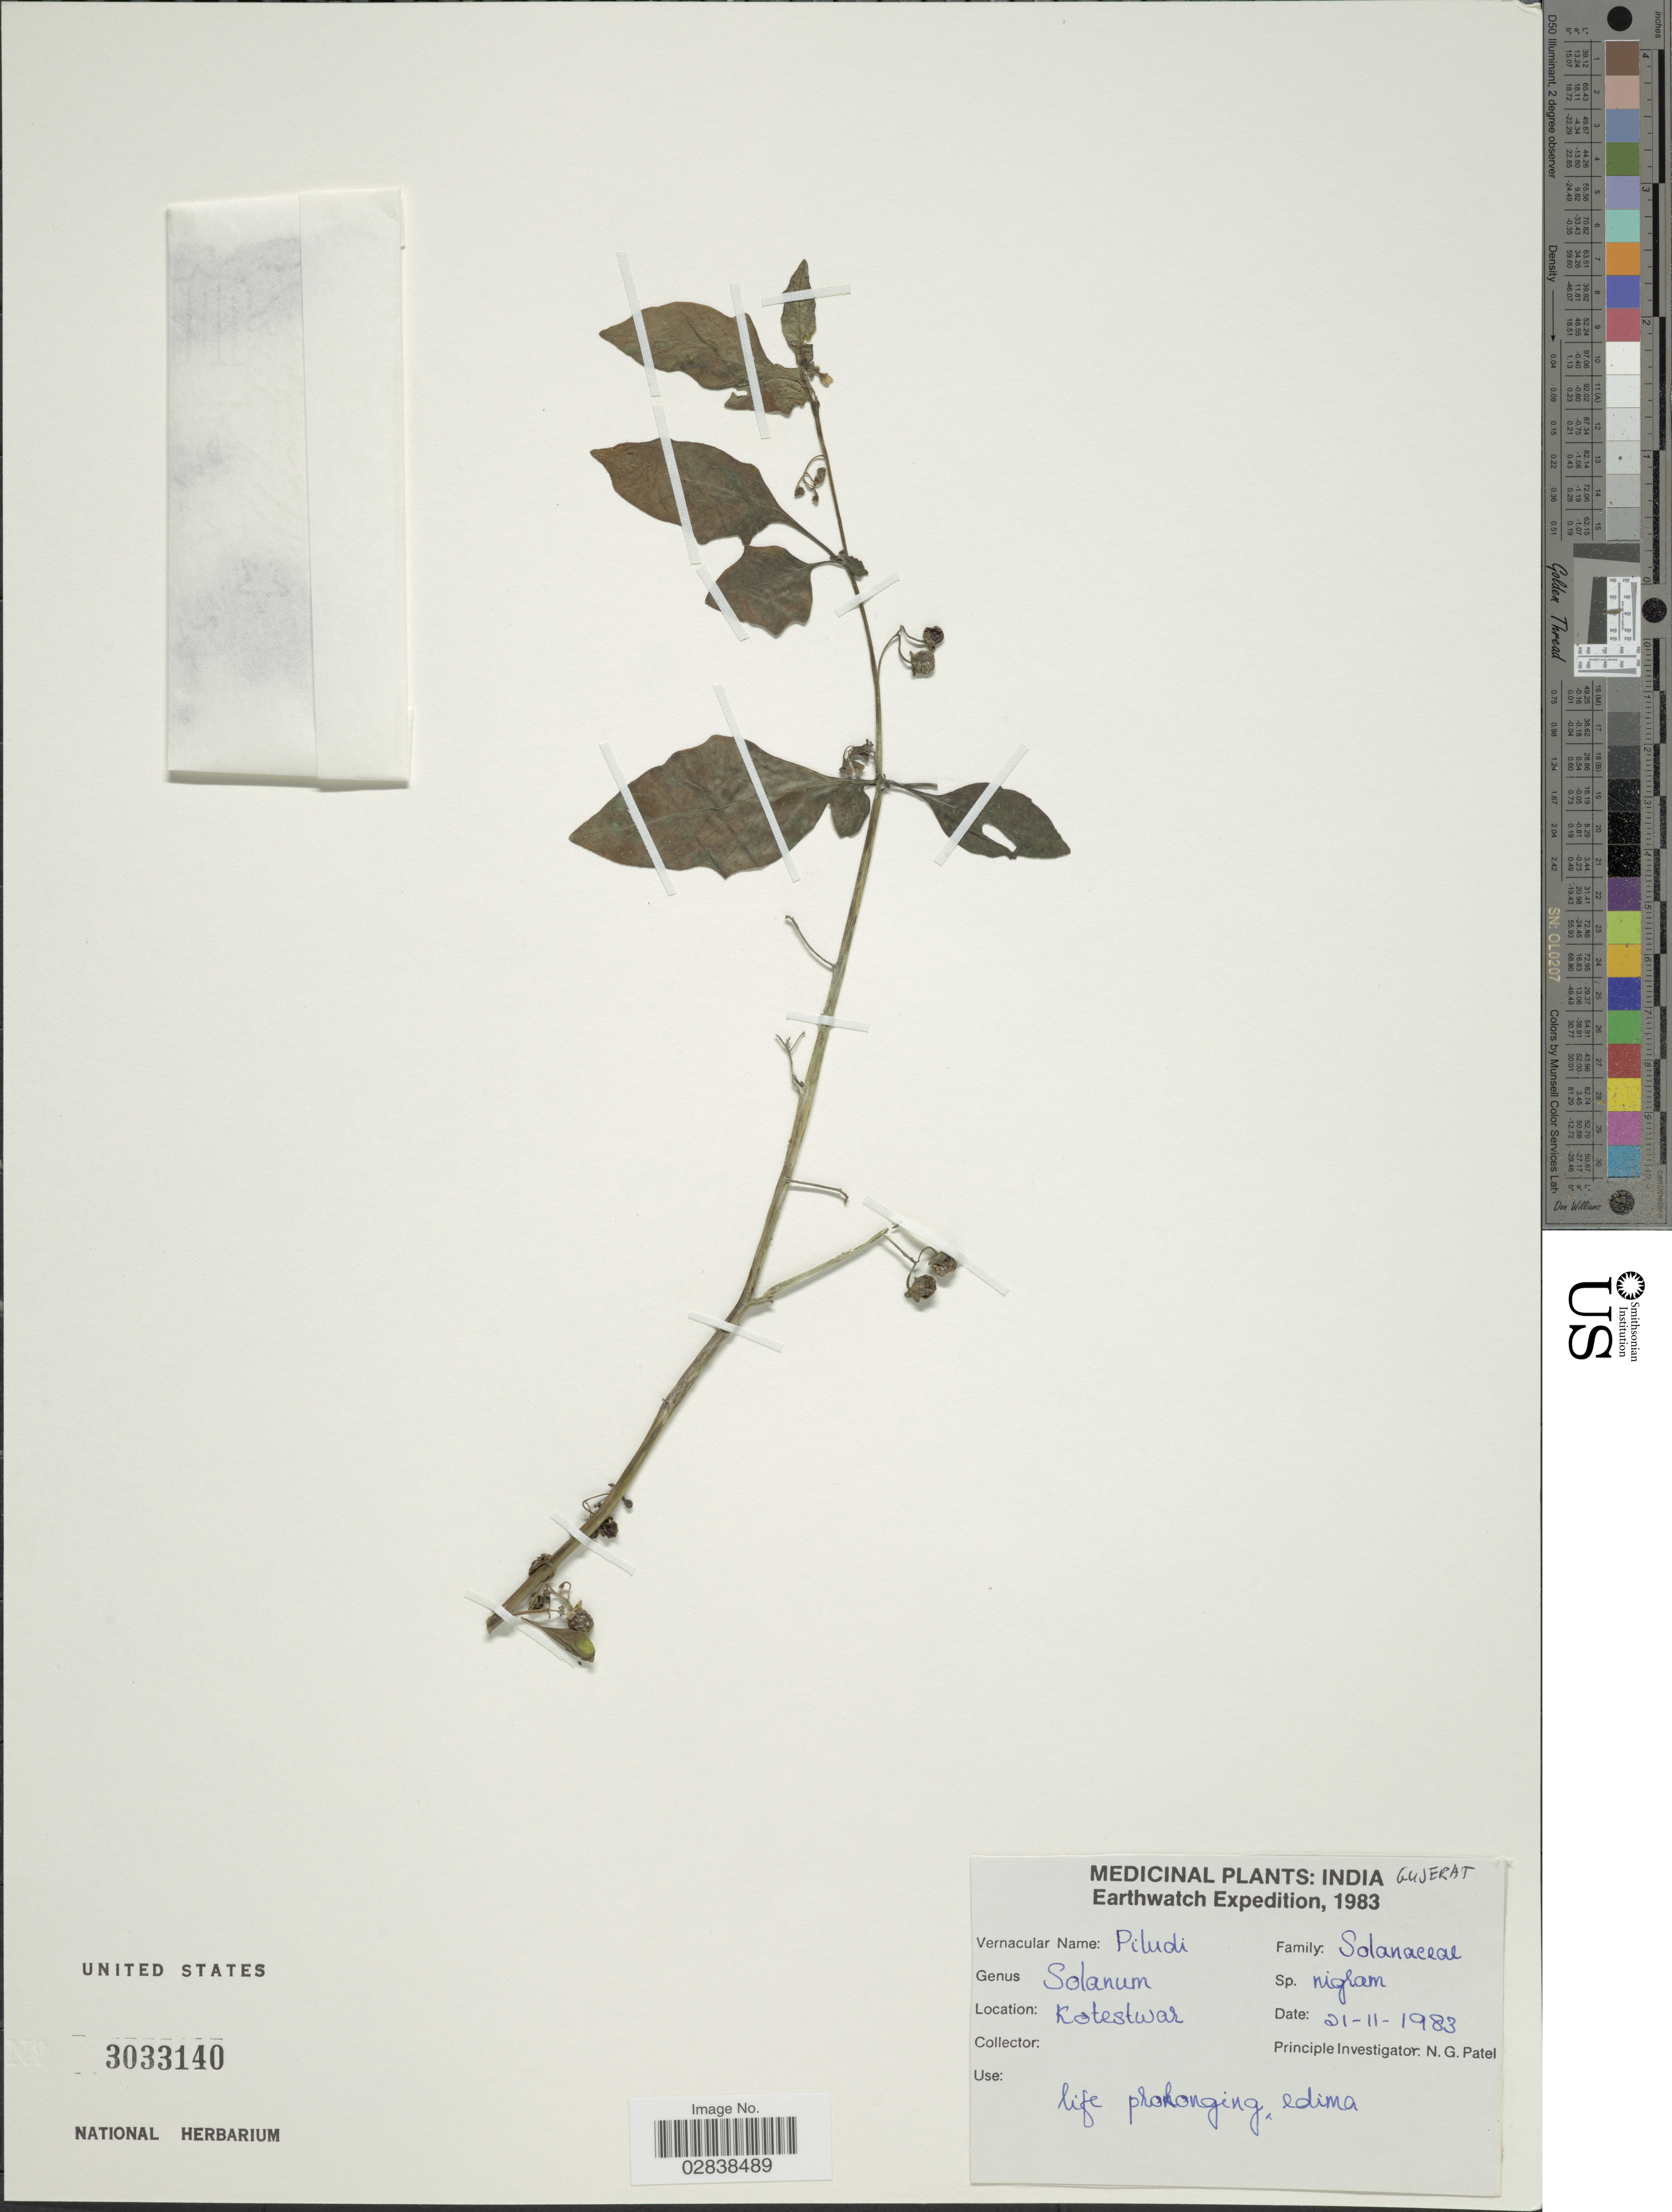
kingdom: Plantae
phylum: Tracheophyta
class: Magnoliopsida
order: Solanales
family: Solanaceae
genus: Solanum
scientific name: Solanum nigrum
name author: L.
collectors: N. Patel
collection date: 1983-11-21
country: India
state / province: Gujarat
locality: Gujerat. Kotestwar.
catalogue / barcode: US 3033140